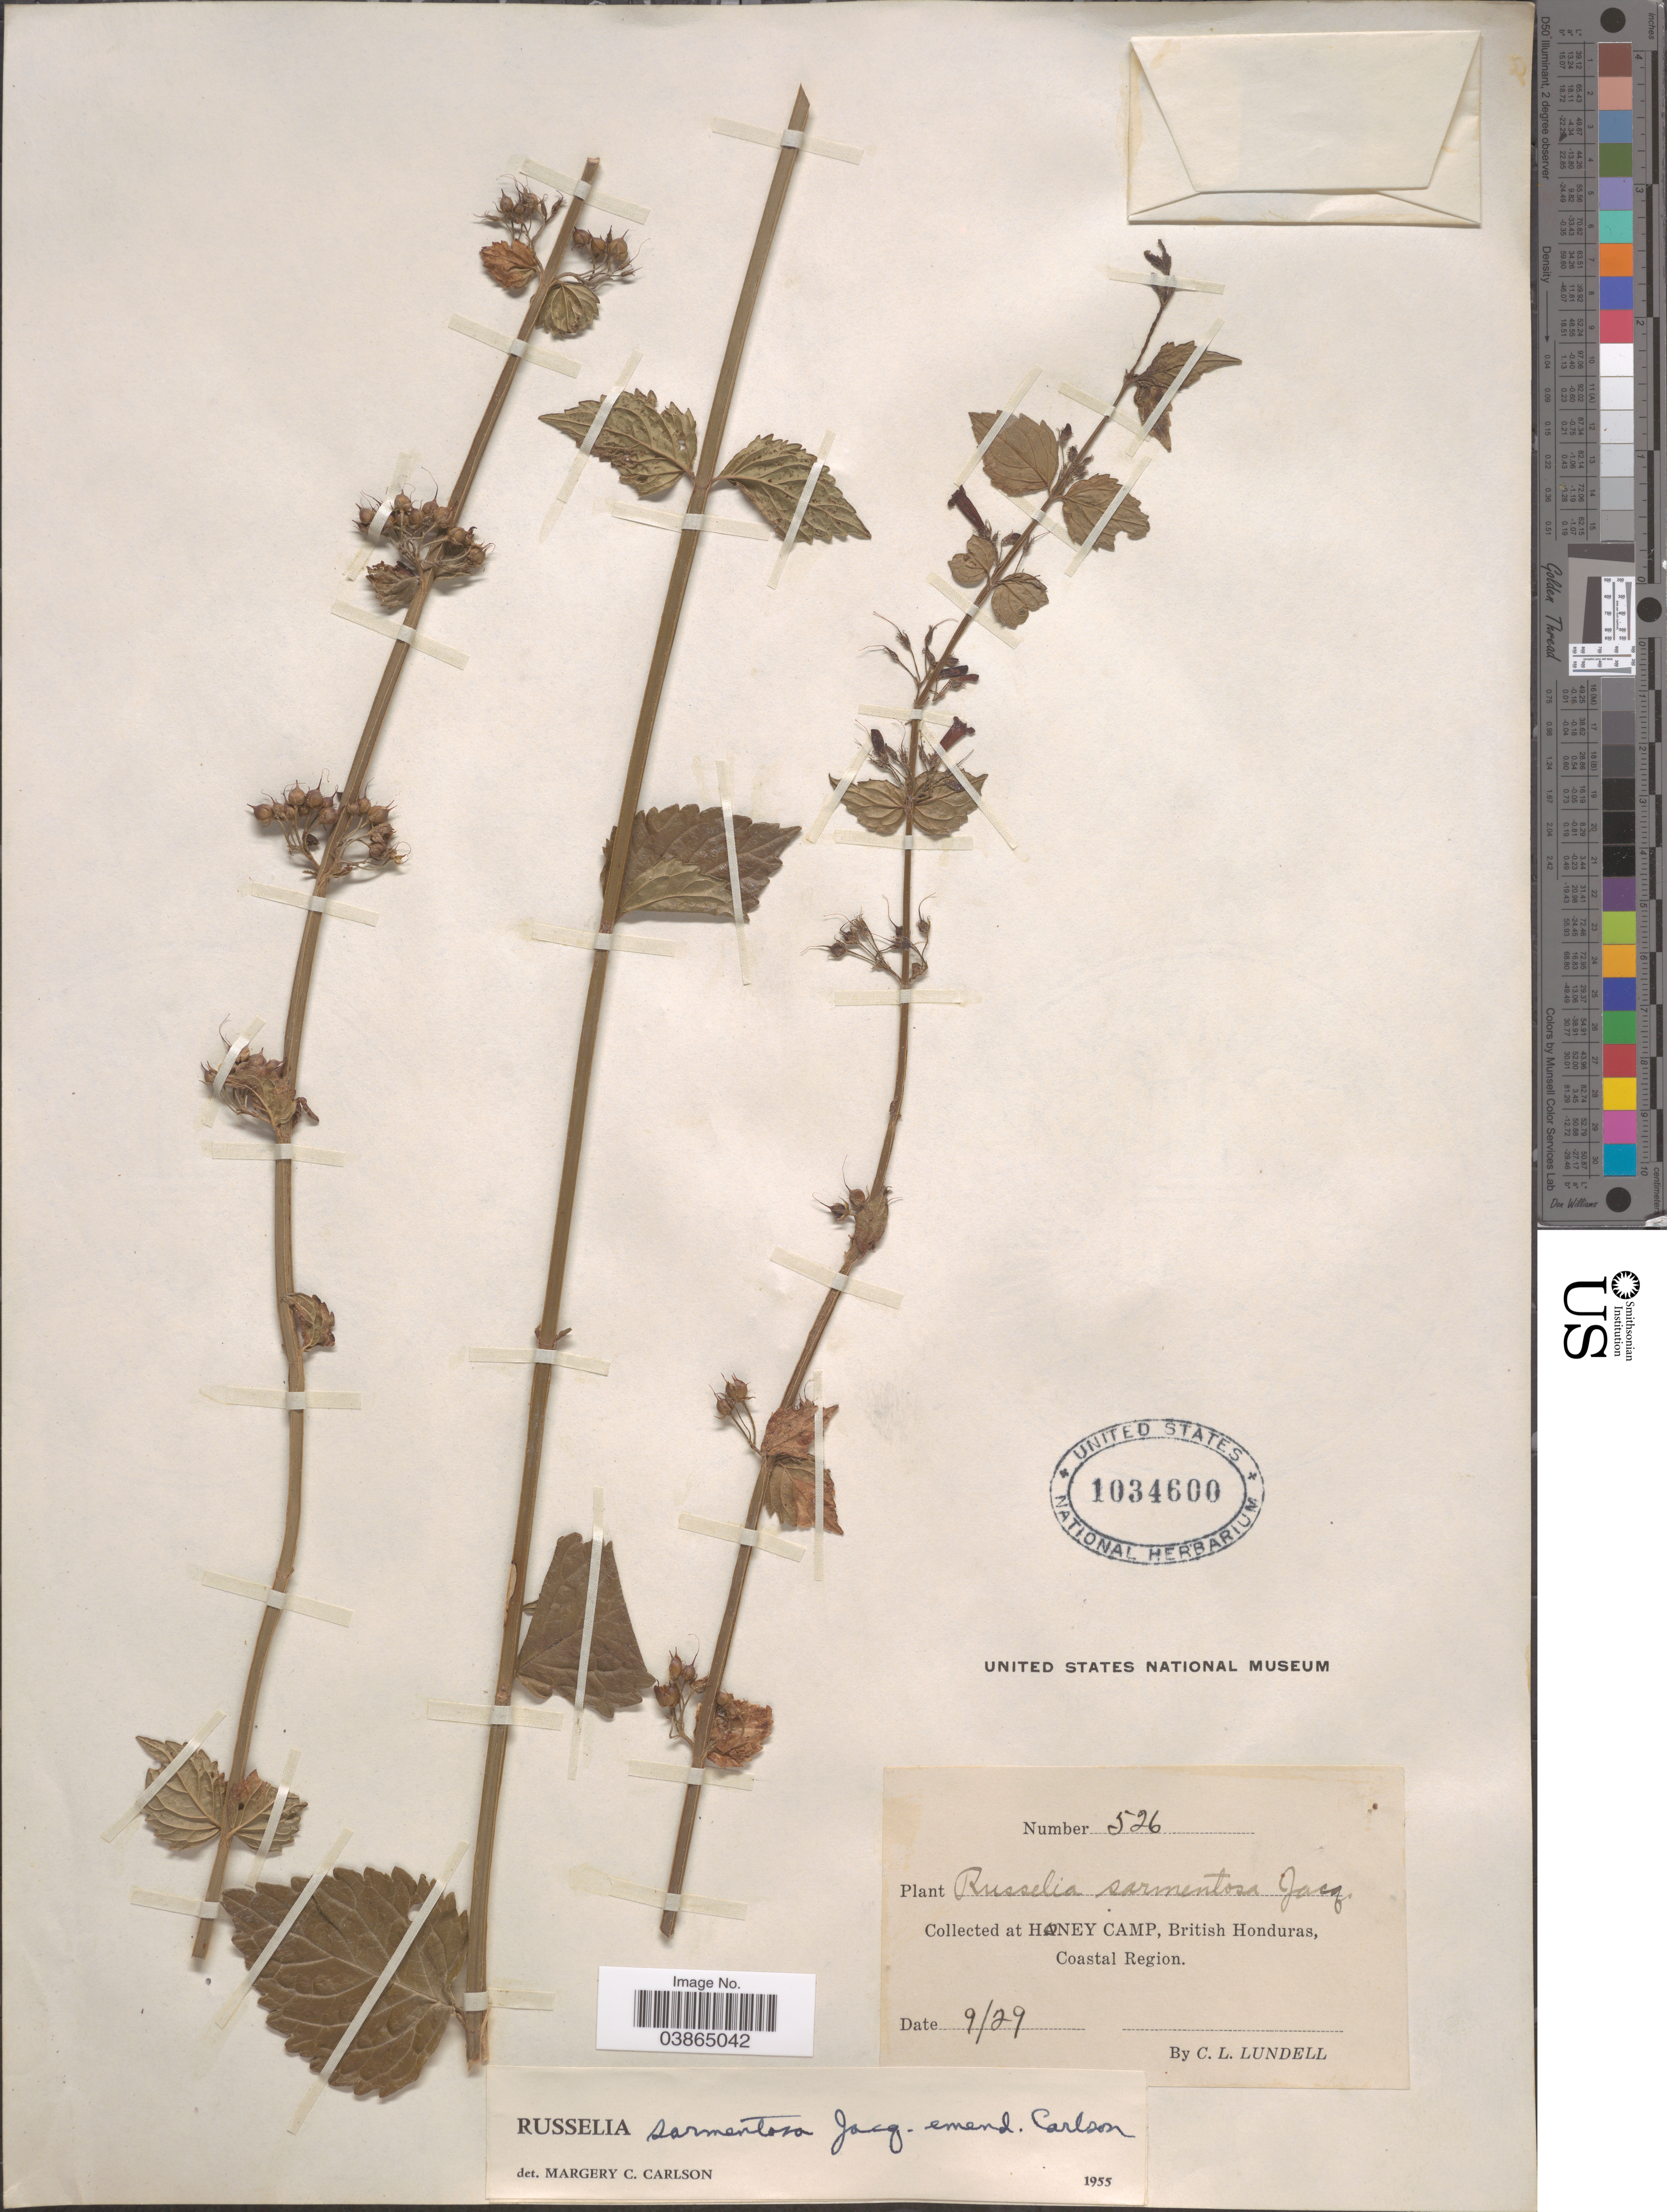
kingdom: Plantae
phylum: Tracheophyta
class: Magnoliopsida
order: Lamiales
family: Plantaginaceae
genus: Russelia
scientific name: Russelia sarmentosa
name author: Jacq.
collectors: C. L. Lundell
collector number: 526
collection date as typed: Transcribed d/m/y: /9/29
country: Belize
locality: Honey Camp, British Honduras, Coastal Region.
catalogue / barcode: US 1034600